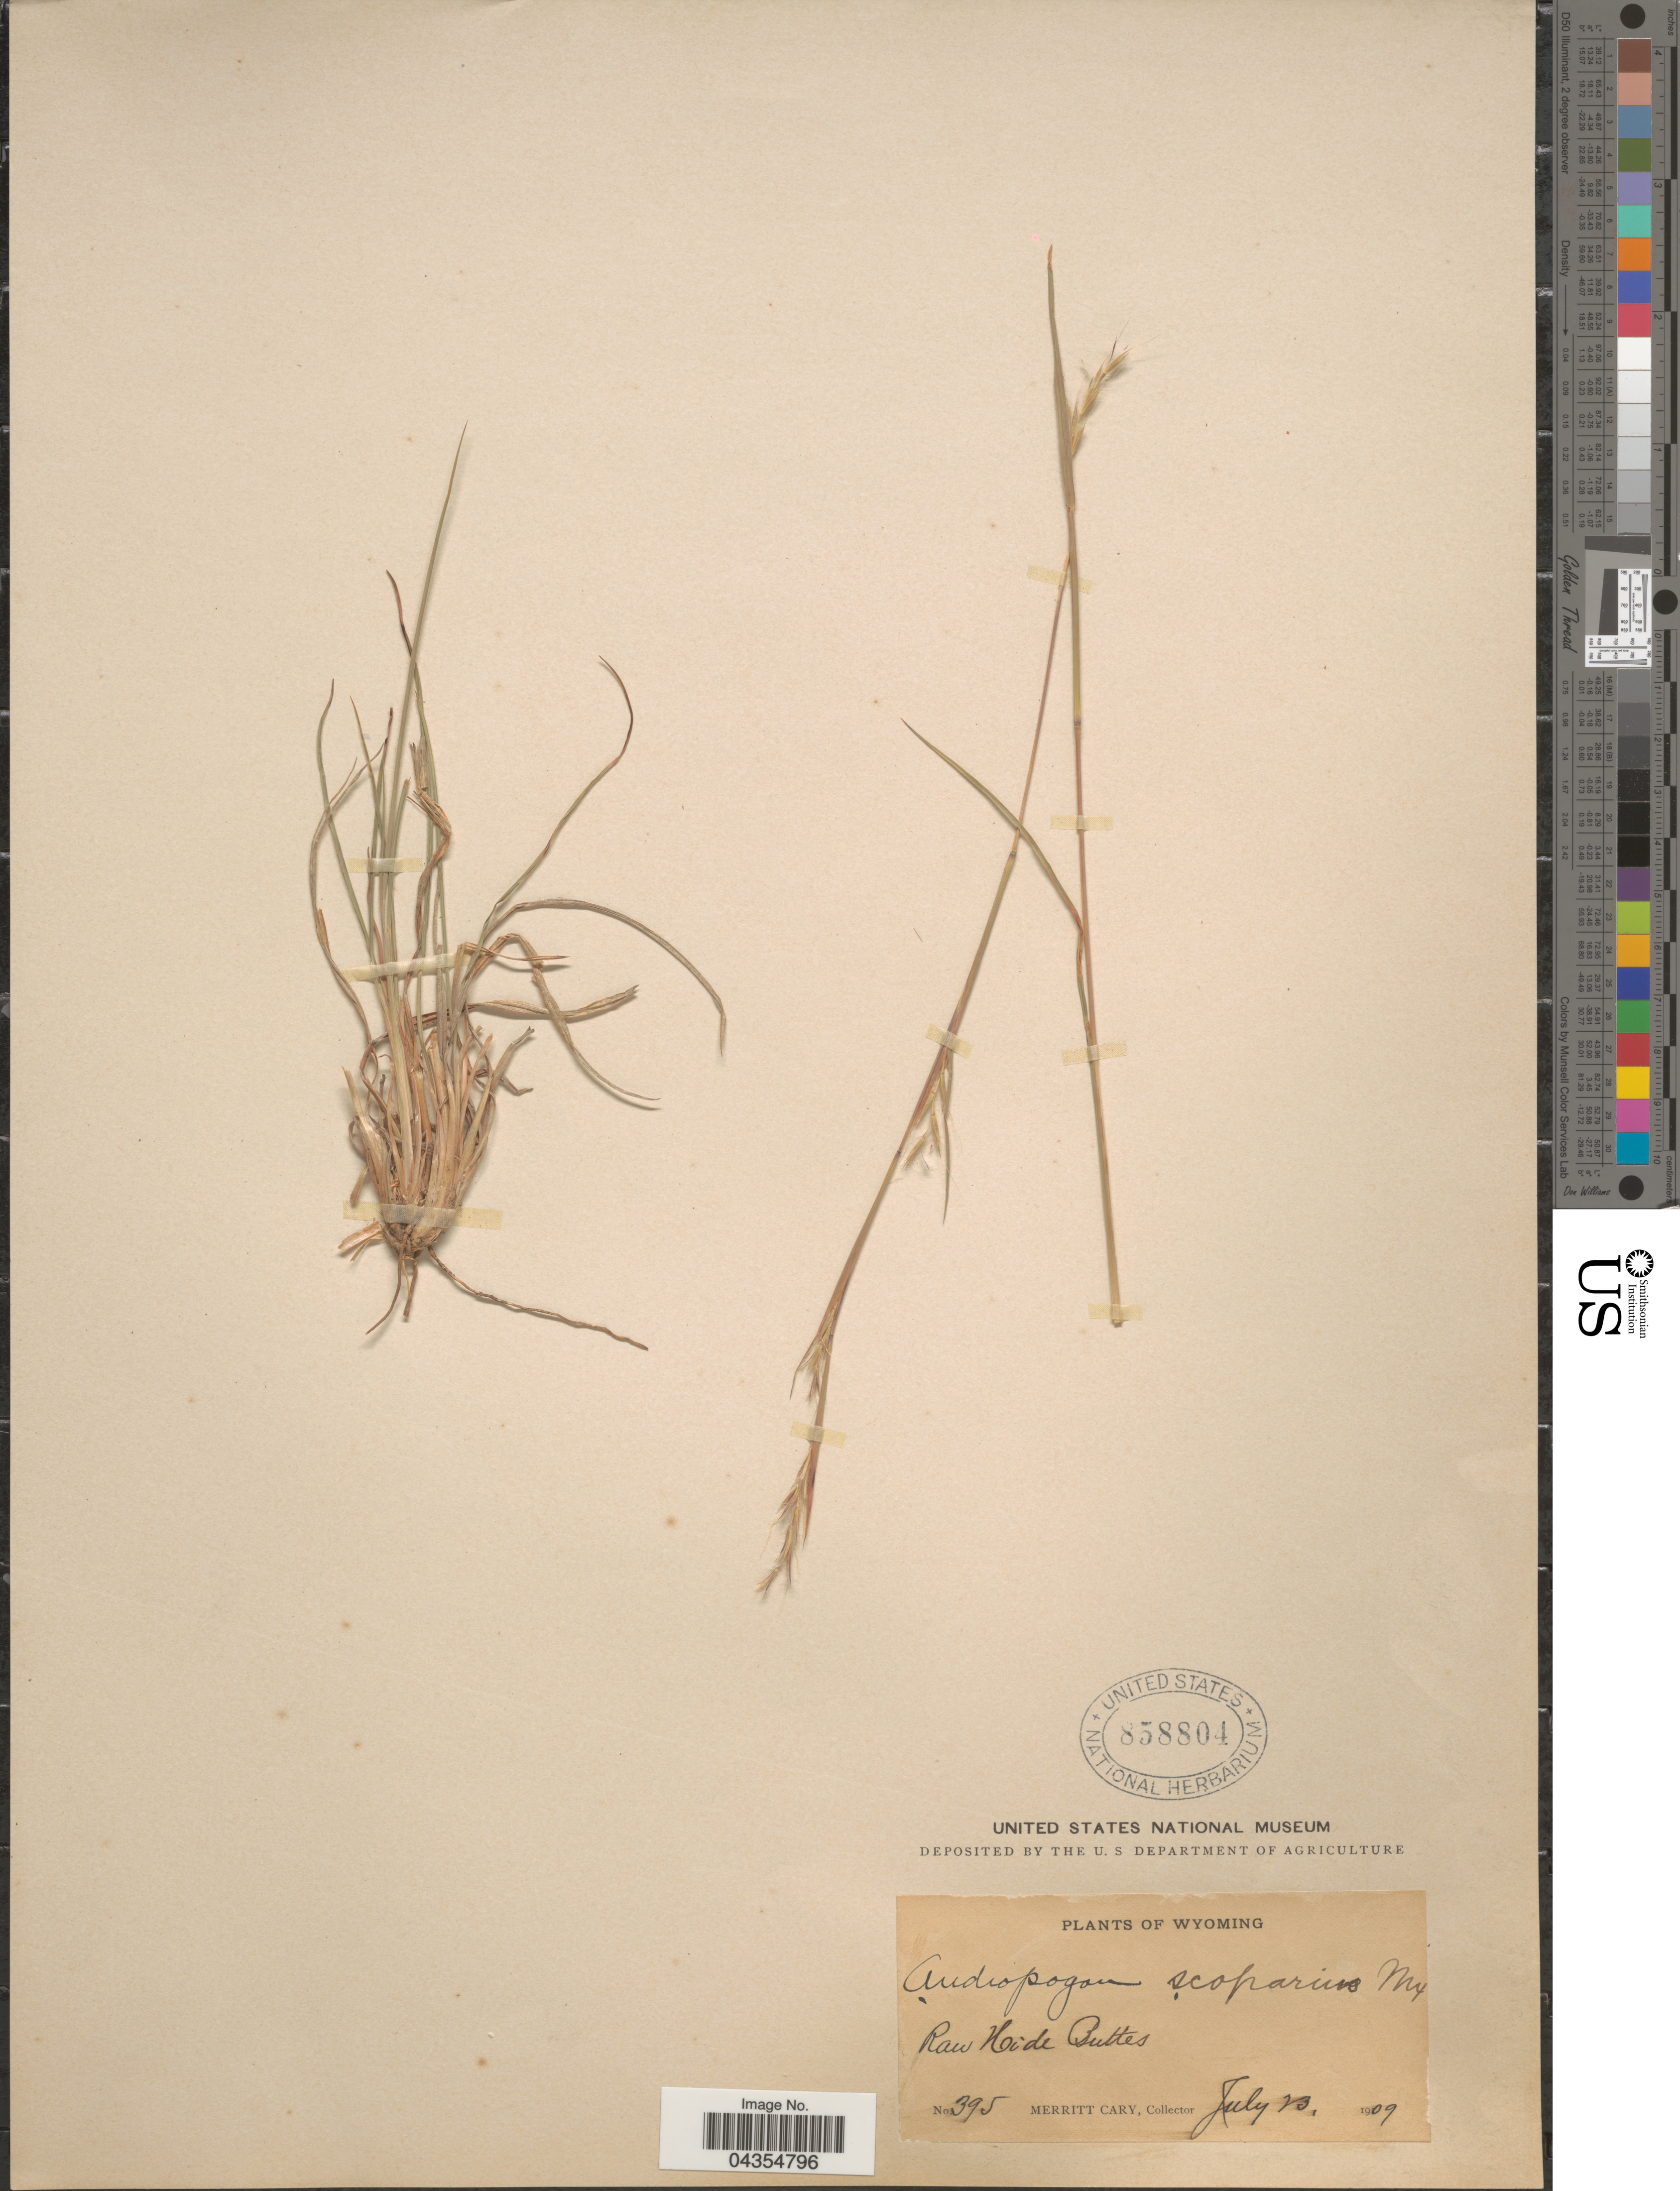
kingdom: Plantae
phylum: Tracheophyta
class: Liliopsida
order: Poales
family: Poaceae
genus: Schizachyrium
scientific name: Schizachyrium sanguineum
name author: (Retz.) Alston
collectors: M. Cary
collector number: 395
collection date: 1909-07-13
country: United States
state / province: Wyoming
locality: Rawhide Buttes.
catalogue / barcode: US 858804